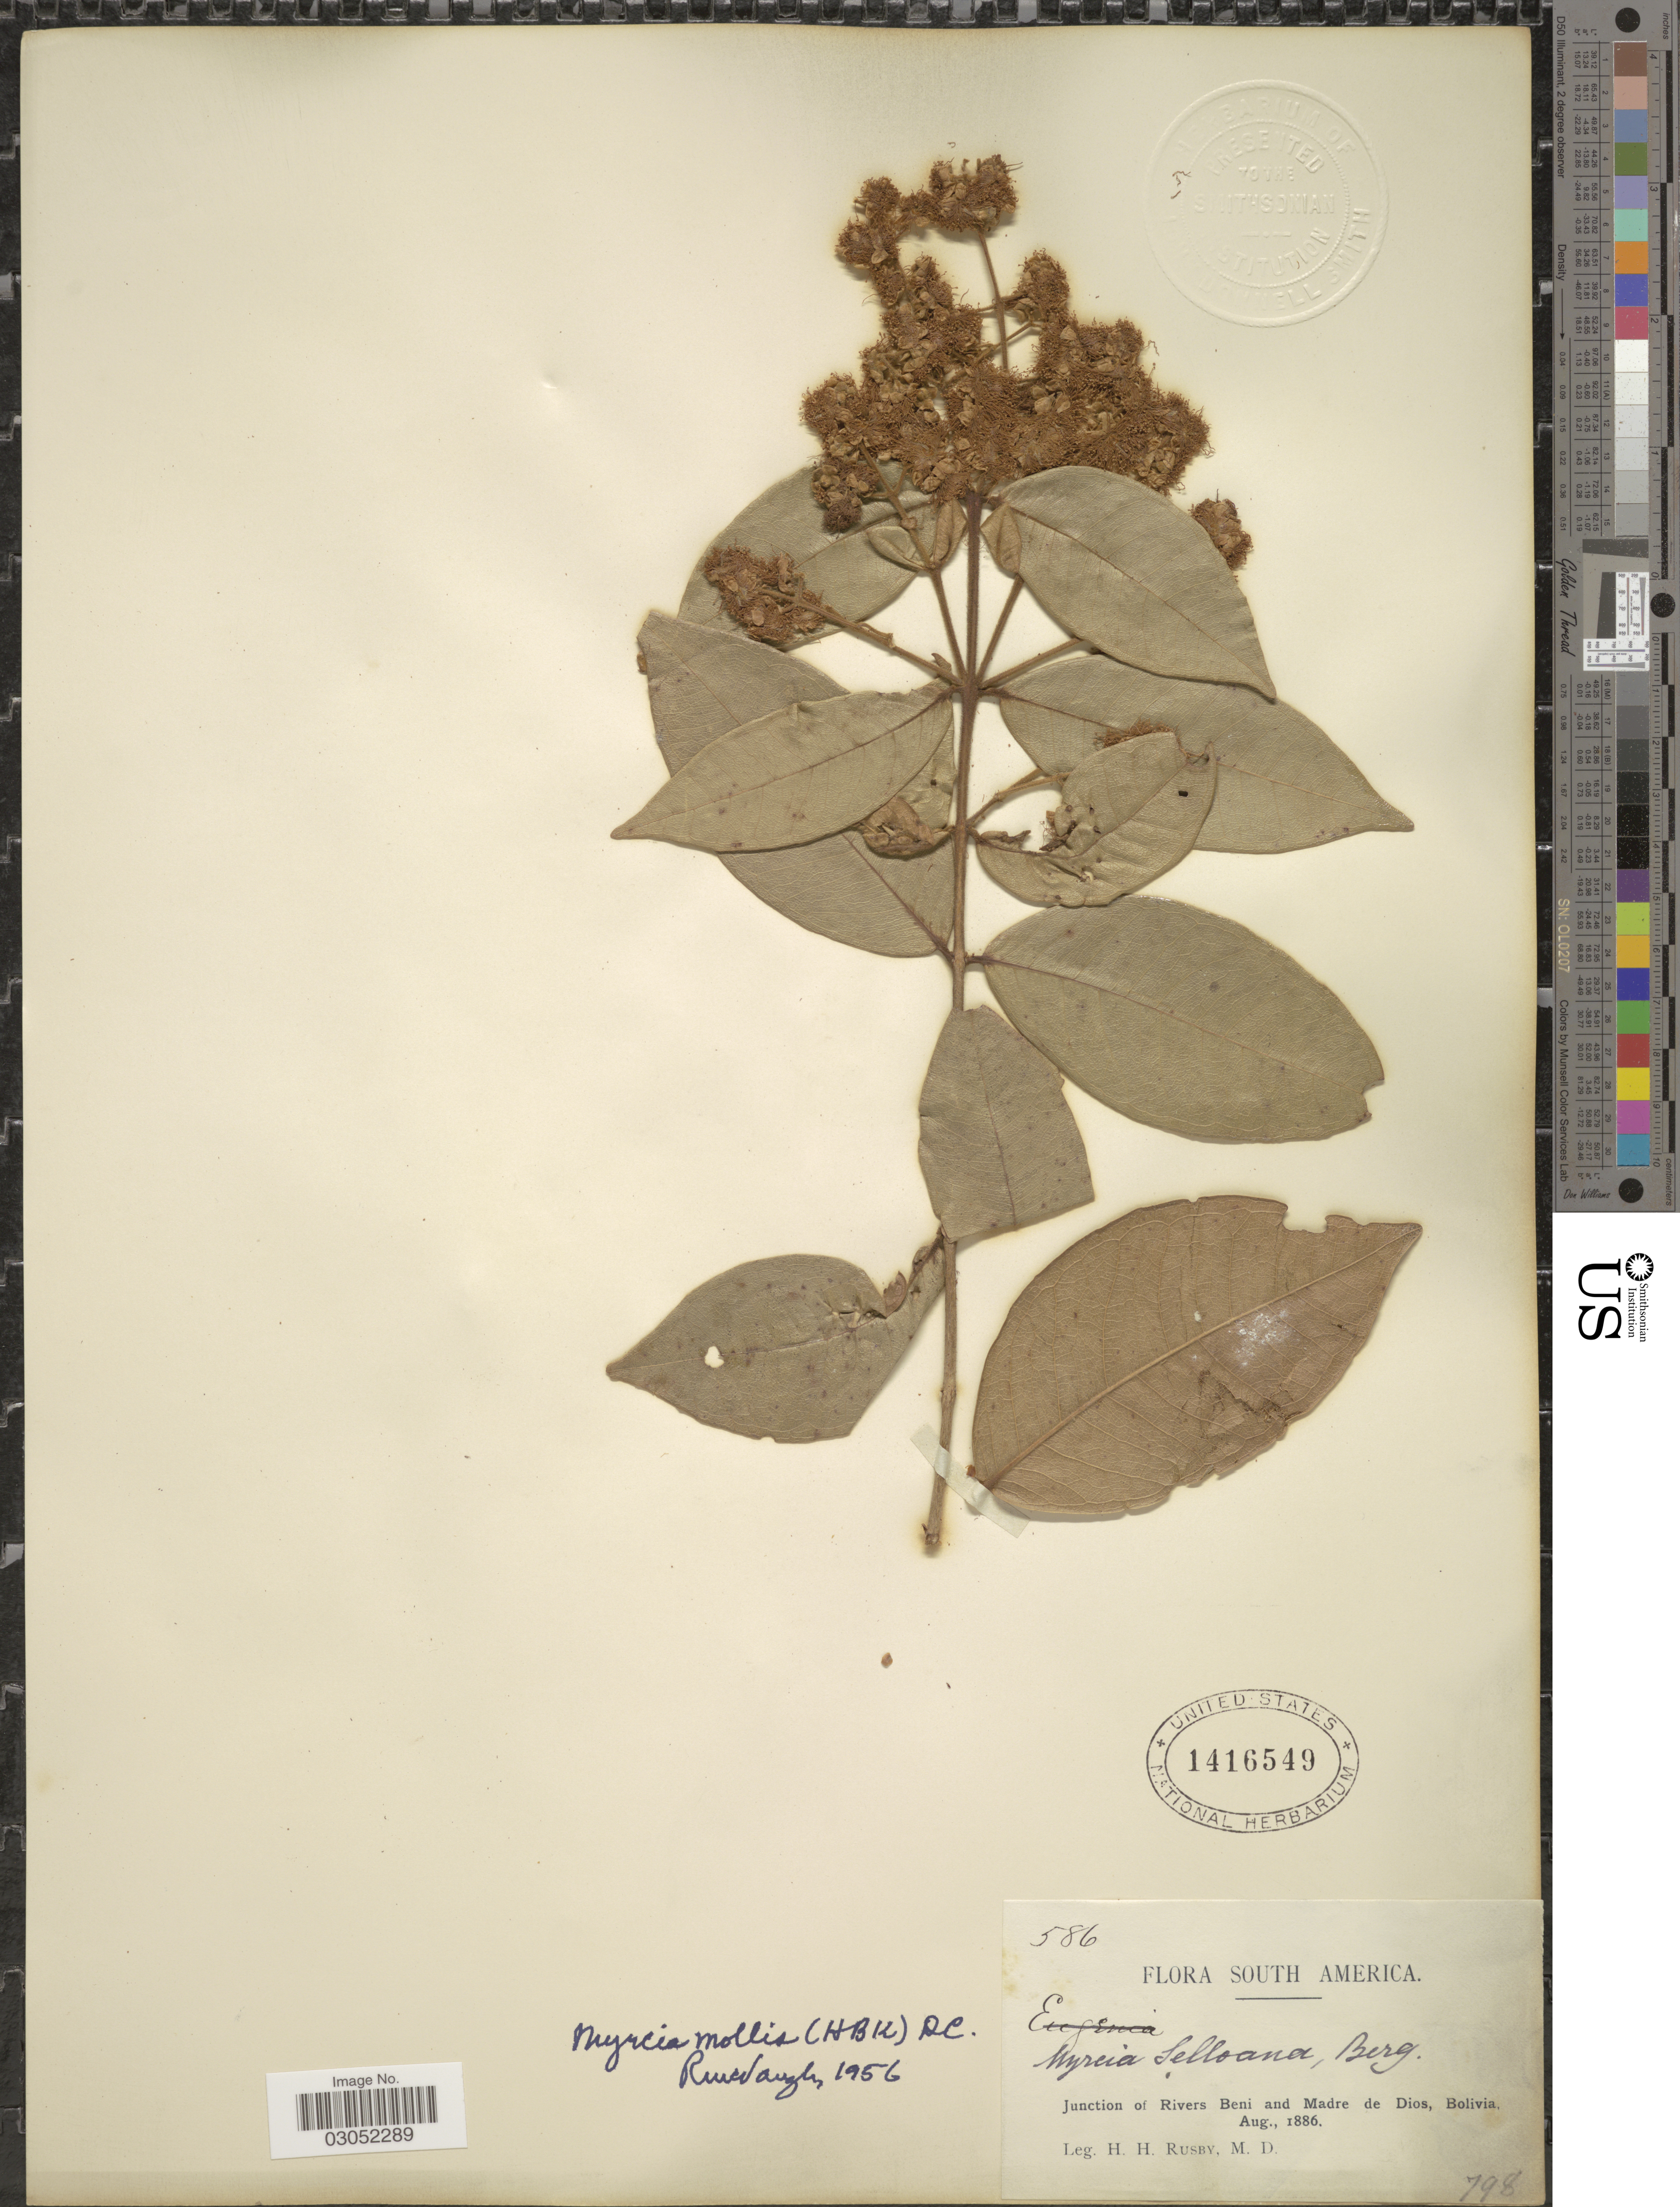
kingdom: Plantae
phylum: Tracheophyta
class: Magnoliopsida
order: Myrtales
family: Myrtaceae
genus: Myrcia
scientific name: Myrcia mollis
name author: (Kunth) DC.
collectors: H. H. Rusby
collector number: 586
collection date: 1886-08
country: Bolivia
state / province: Beni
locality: Junction of Rivers Beni and Madre de Dios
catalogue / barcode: US 1416549